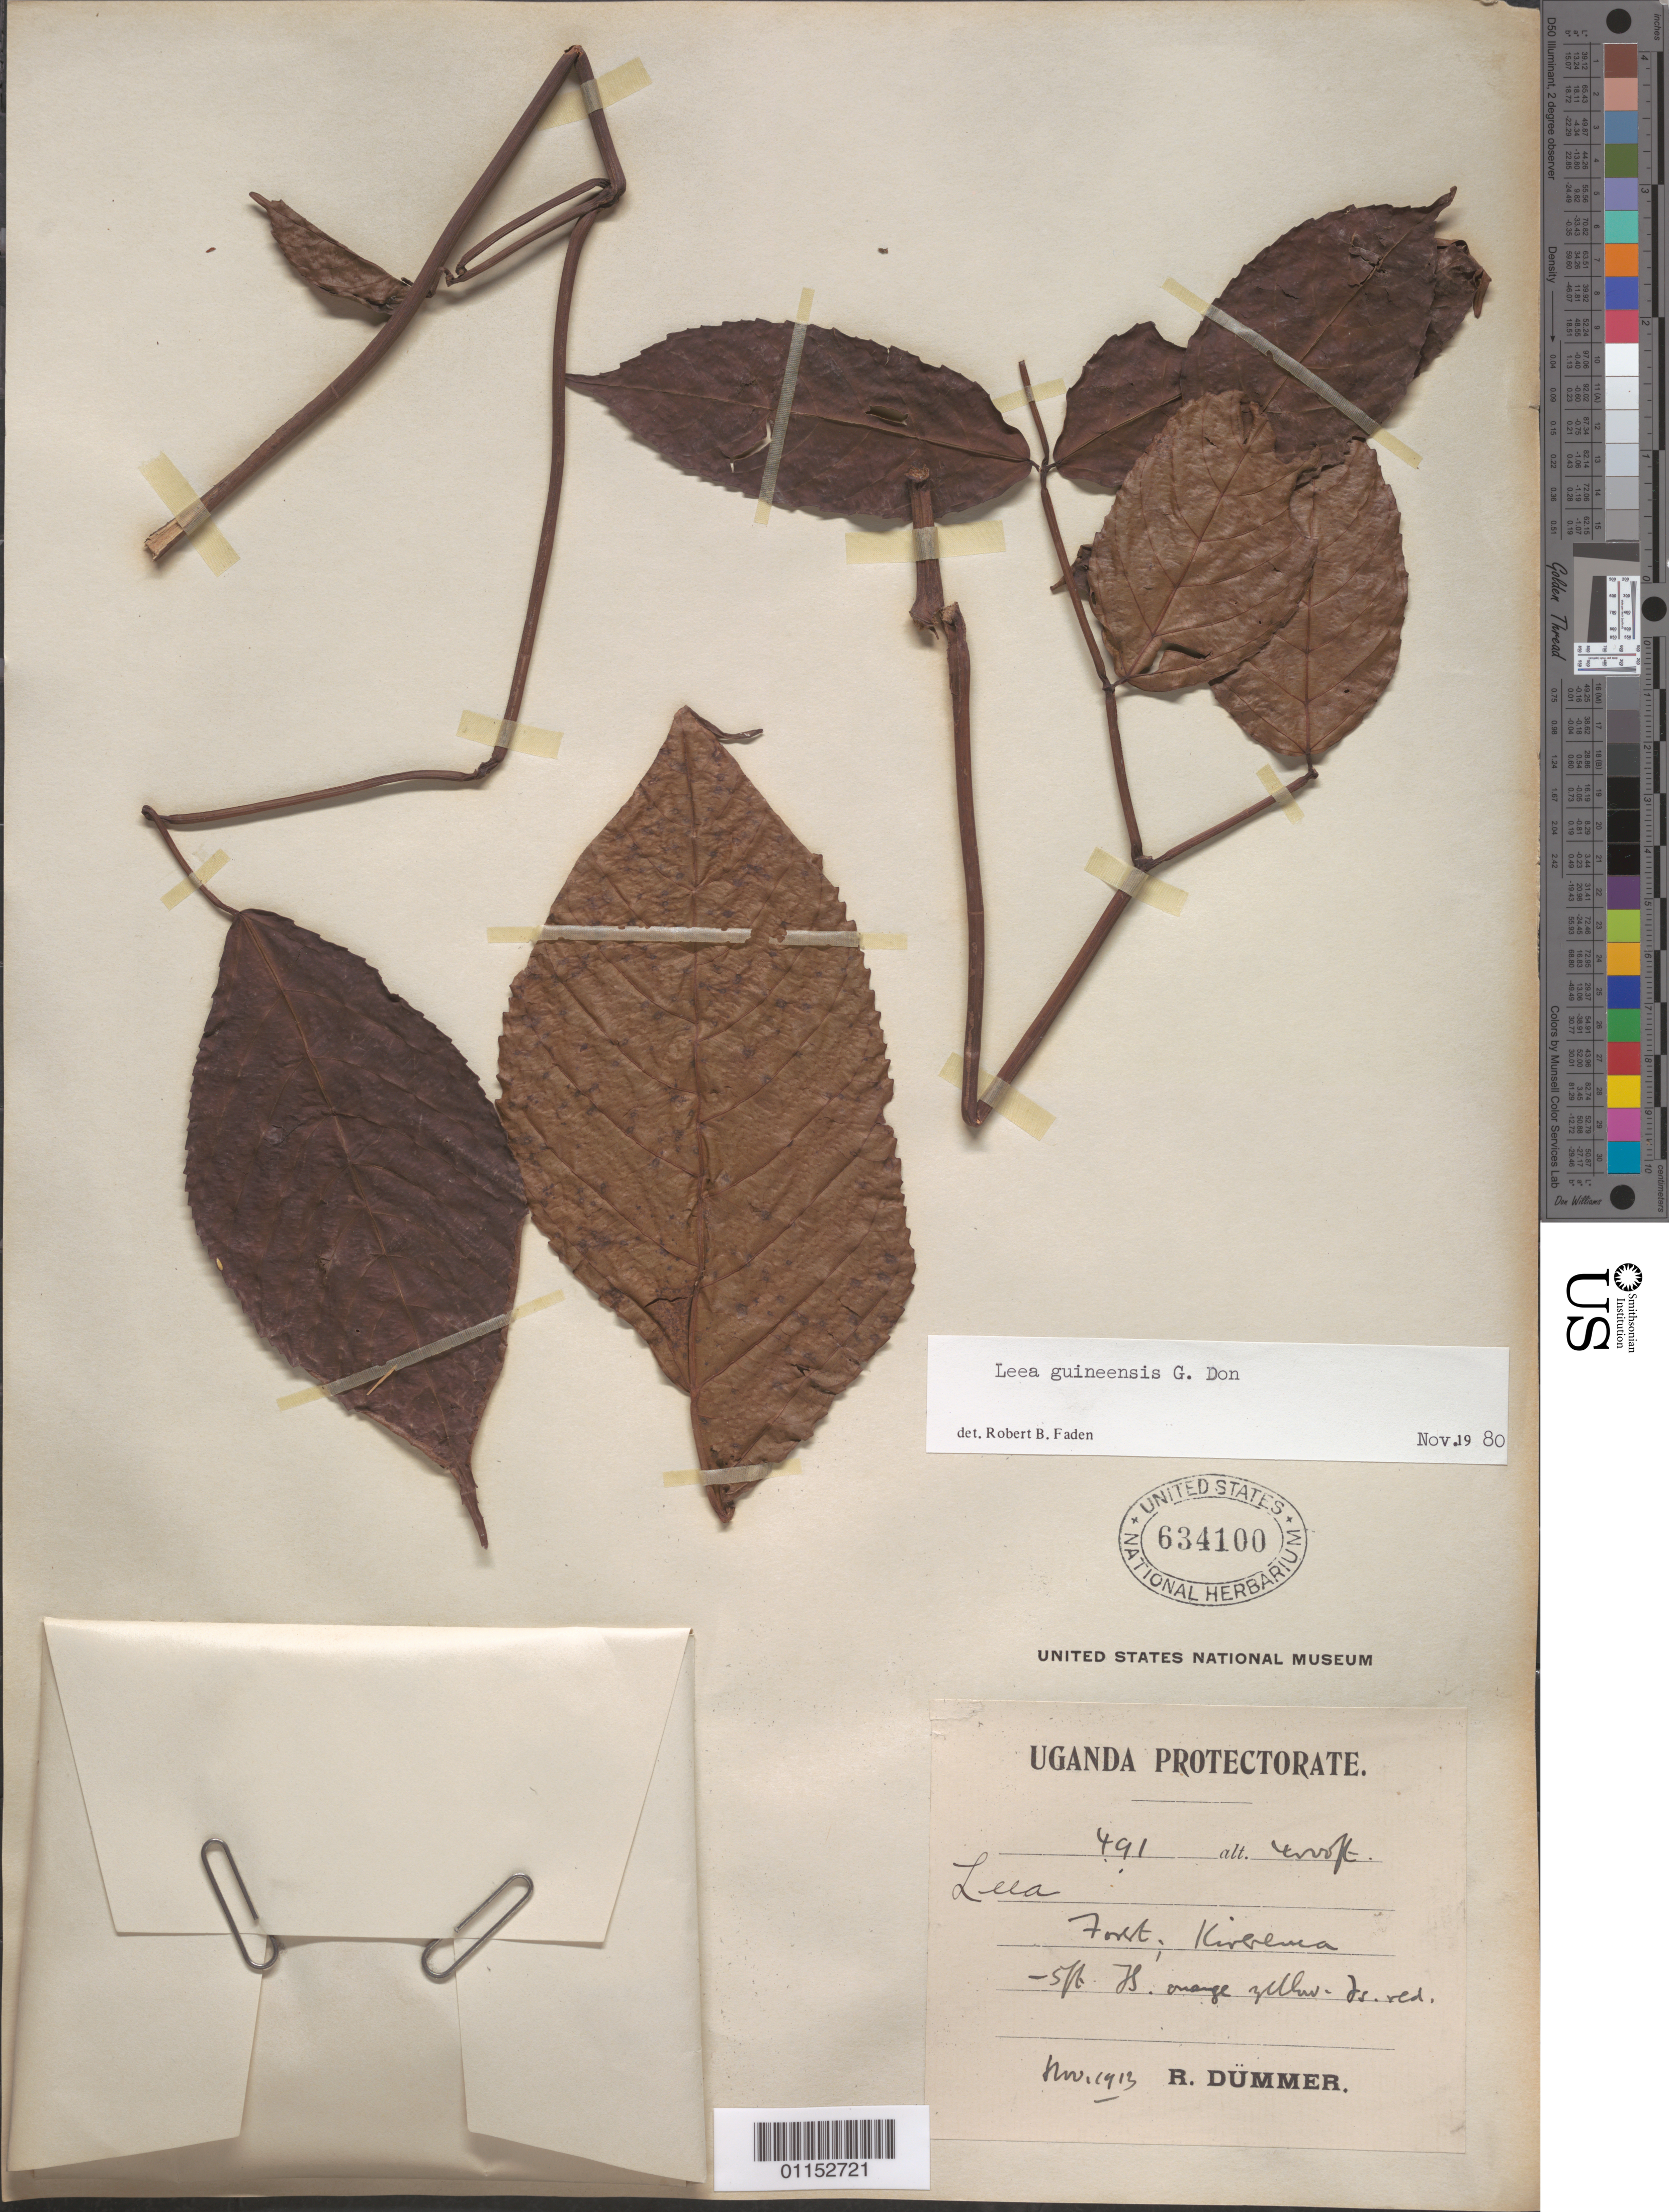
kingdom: Plantae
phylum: Tracheophyta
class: Magnoliopsida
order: Vitales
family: Vitaceae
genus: Leea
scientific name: Leea guineensis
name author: G. Don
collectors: R. A. Dümmer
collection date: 1913-11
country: Uganda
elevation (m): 491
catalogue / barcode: US 634100